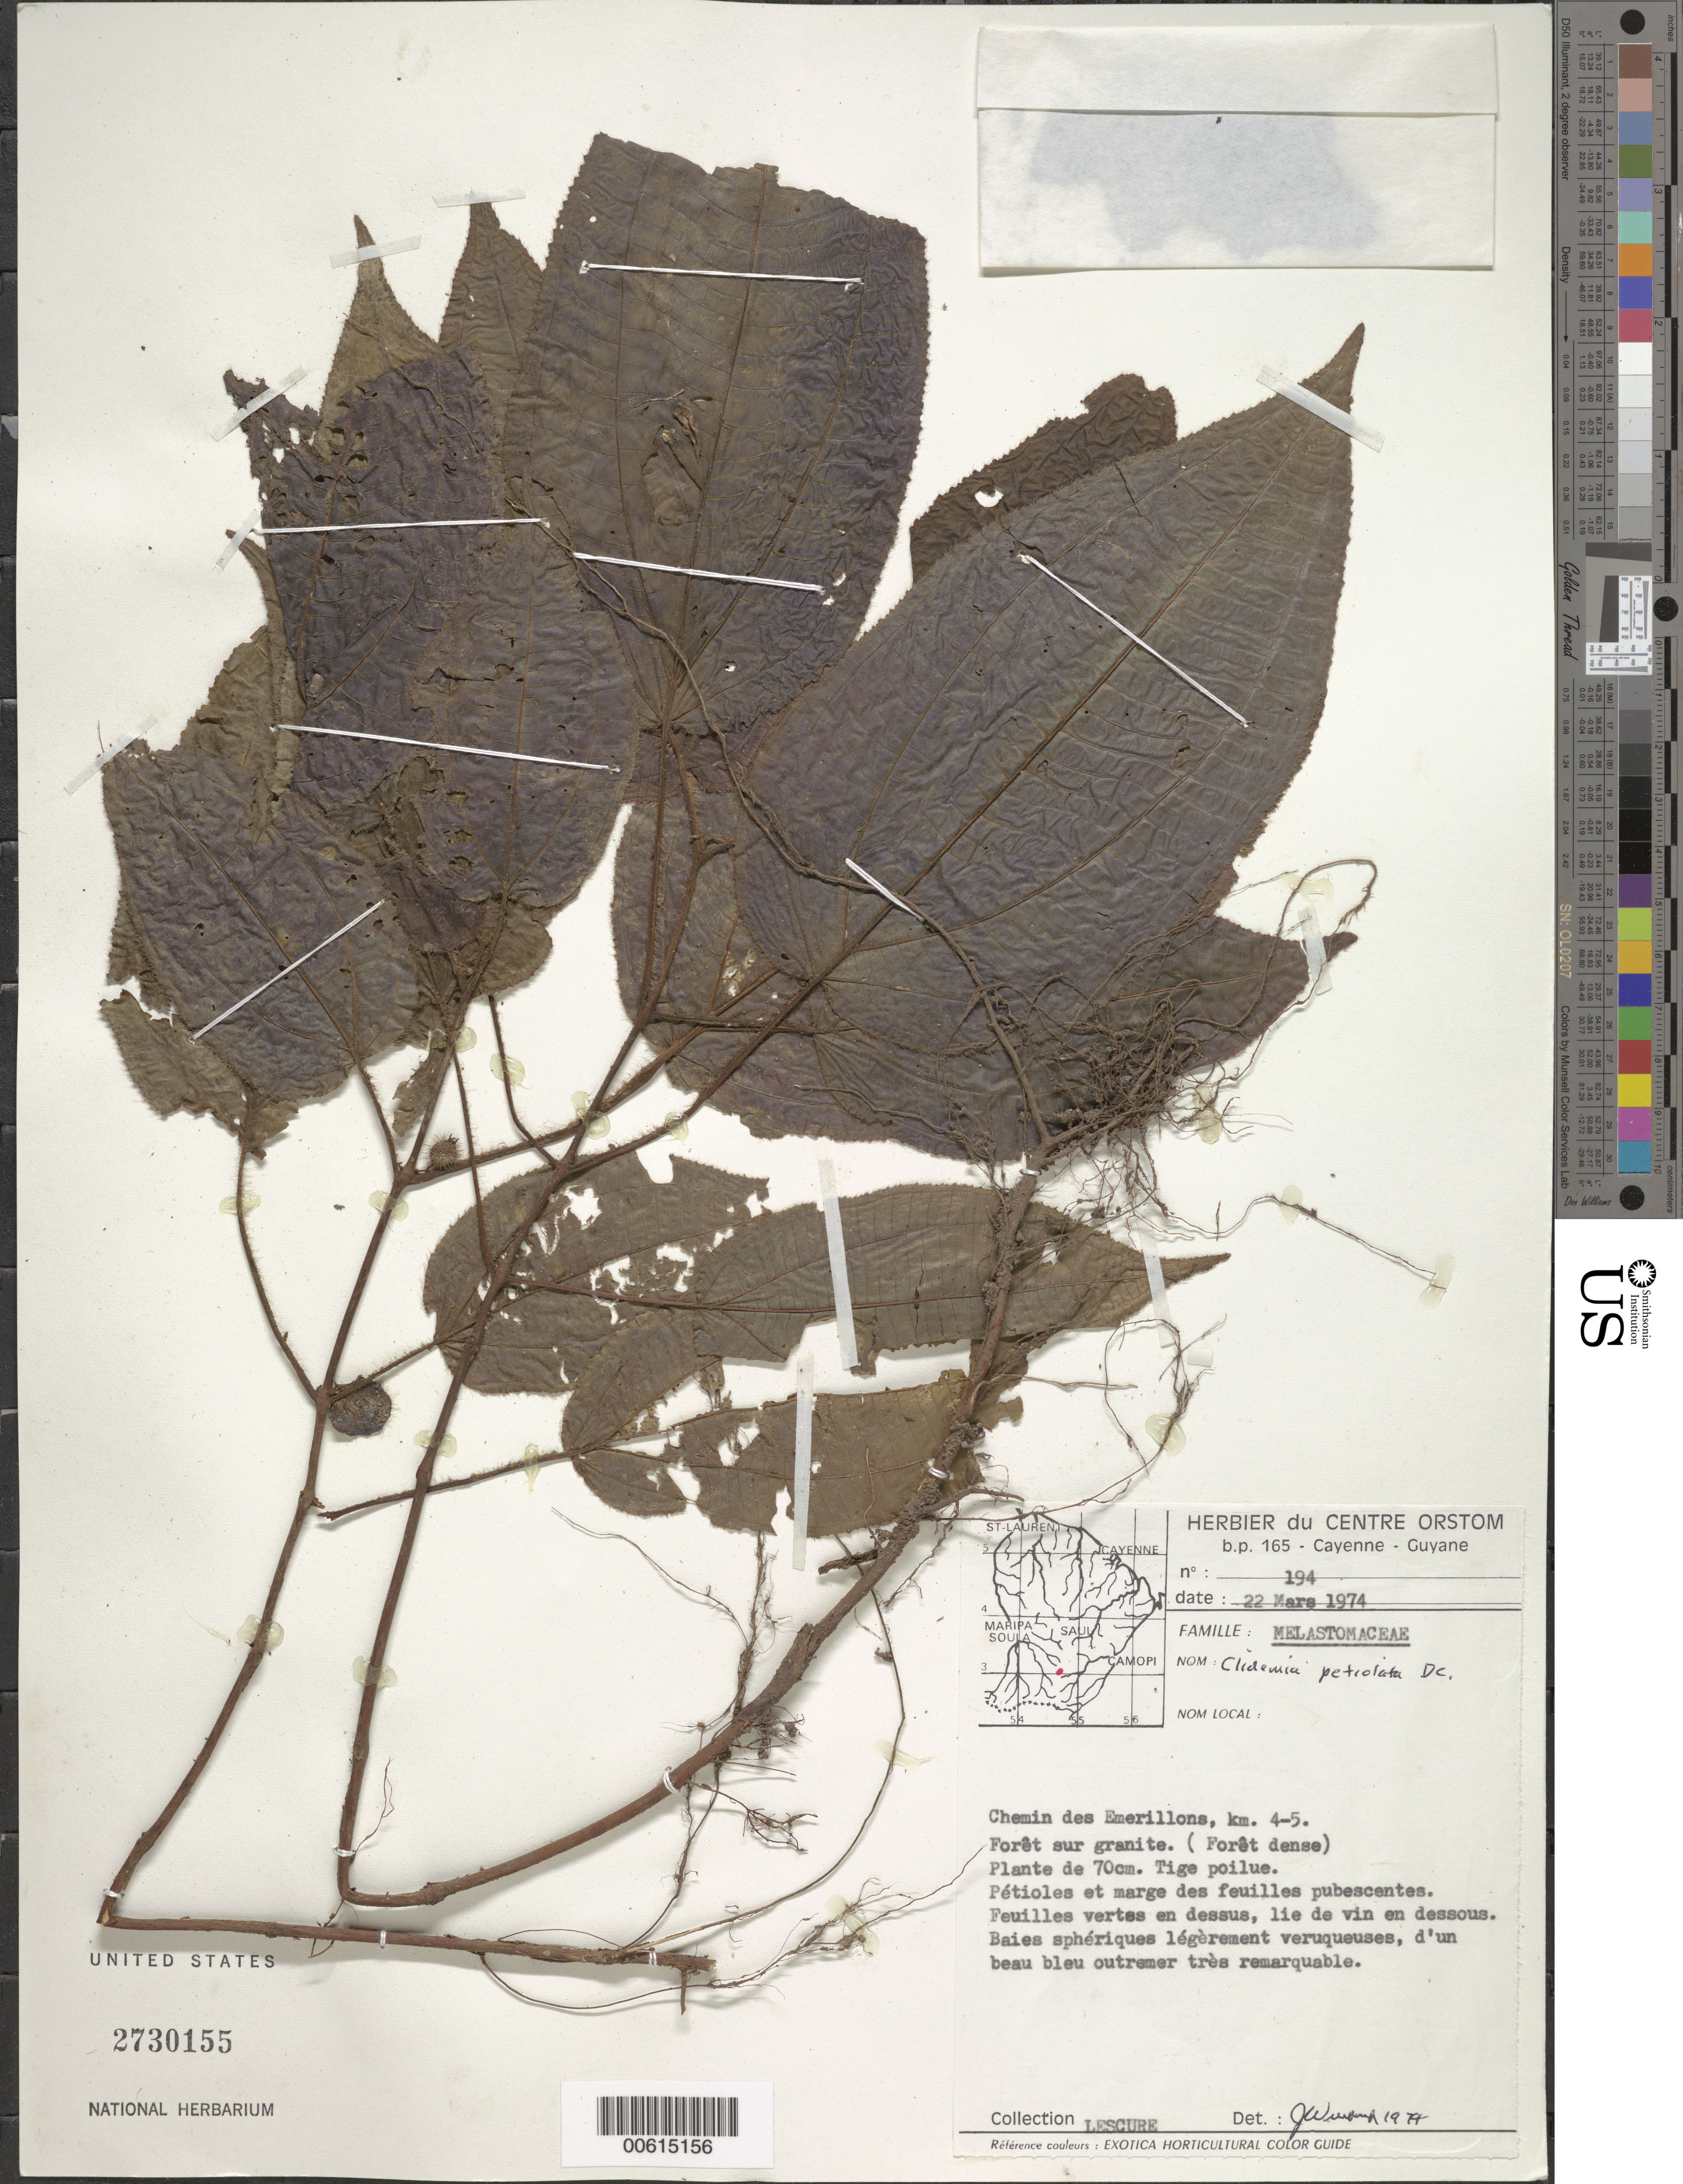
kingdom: Plantae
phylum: Tracheophyta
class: Magnoliopsida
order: Myrtales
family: Melastomataceae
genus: Clidemia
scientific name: Clidemia petiolata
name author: DC.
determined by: Wurdack, John J., (US), US (UNITED STATES)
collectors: J.-P. Lescure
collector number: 194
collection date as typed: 22-Mar-74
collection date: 1974-03-22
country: French Guiana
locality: Chemin des Emerillons, km 4-5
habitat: Foret sur granite (foret dense)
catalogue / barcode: US 2730155